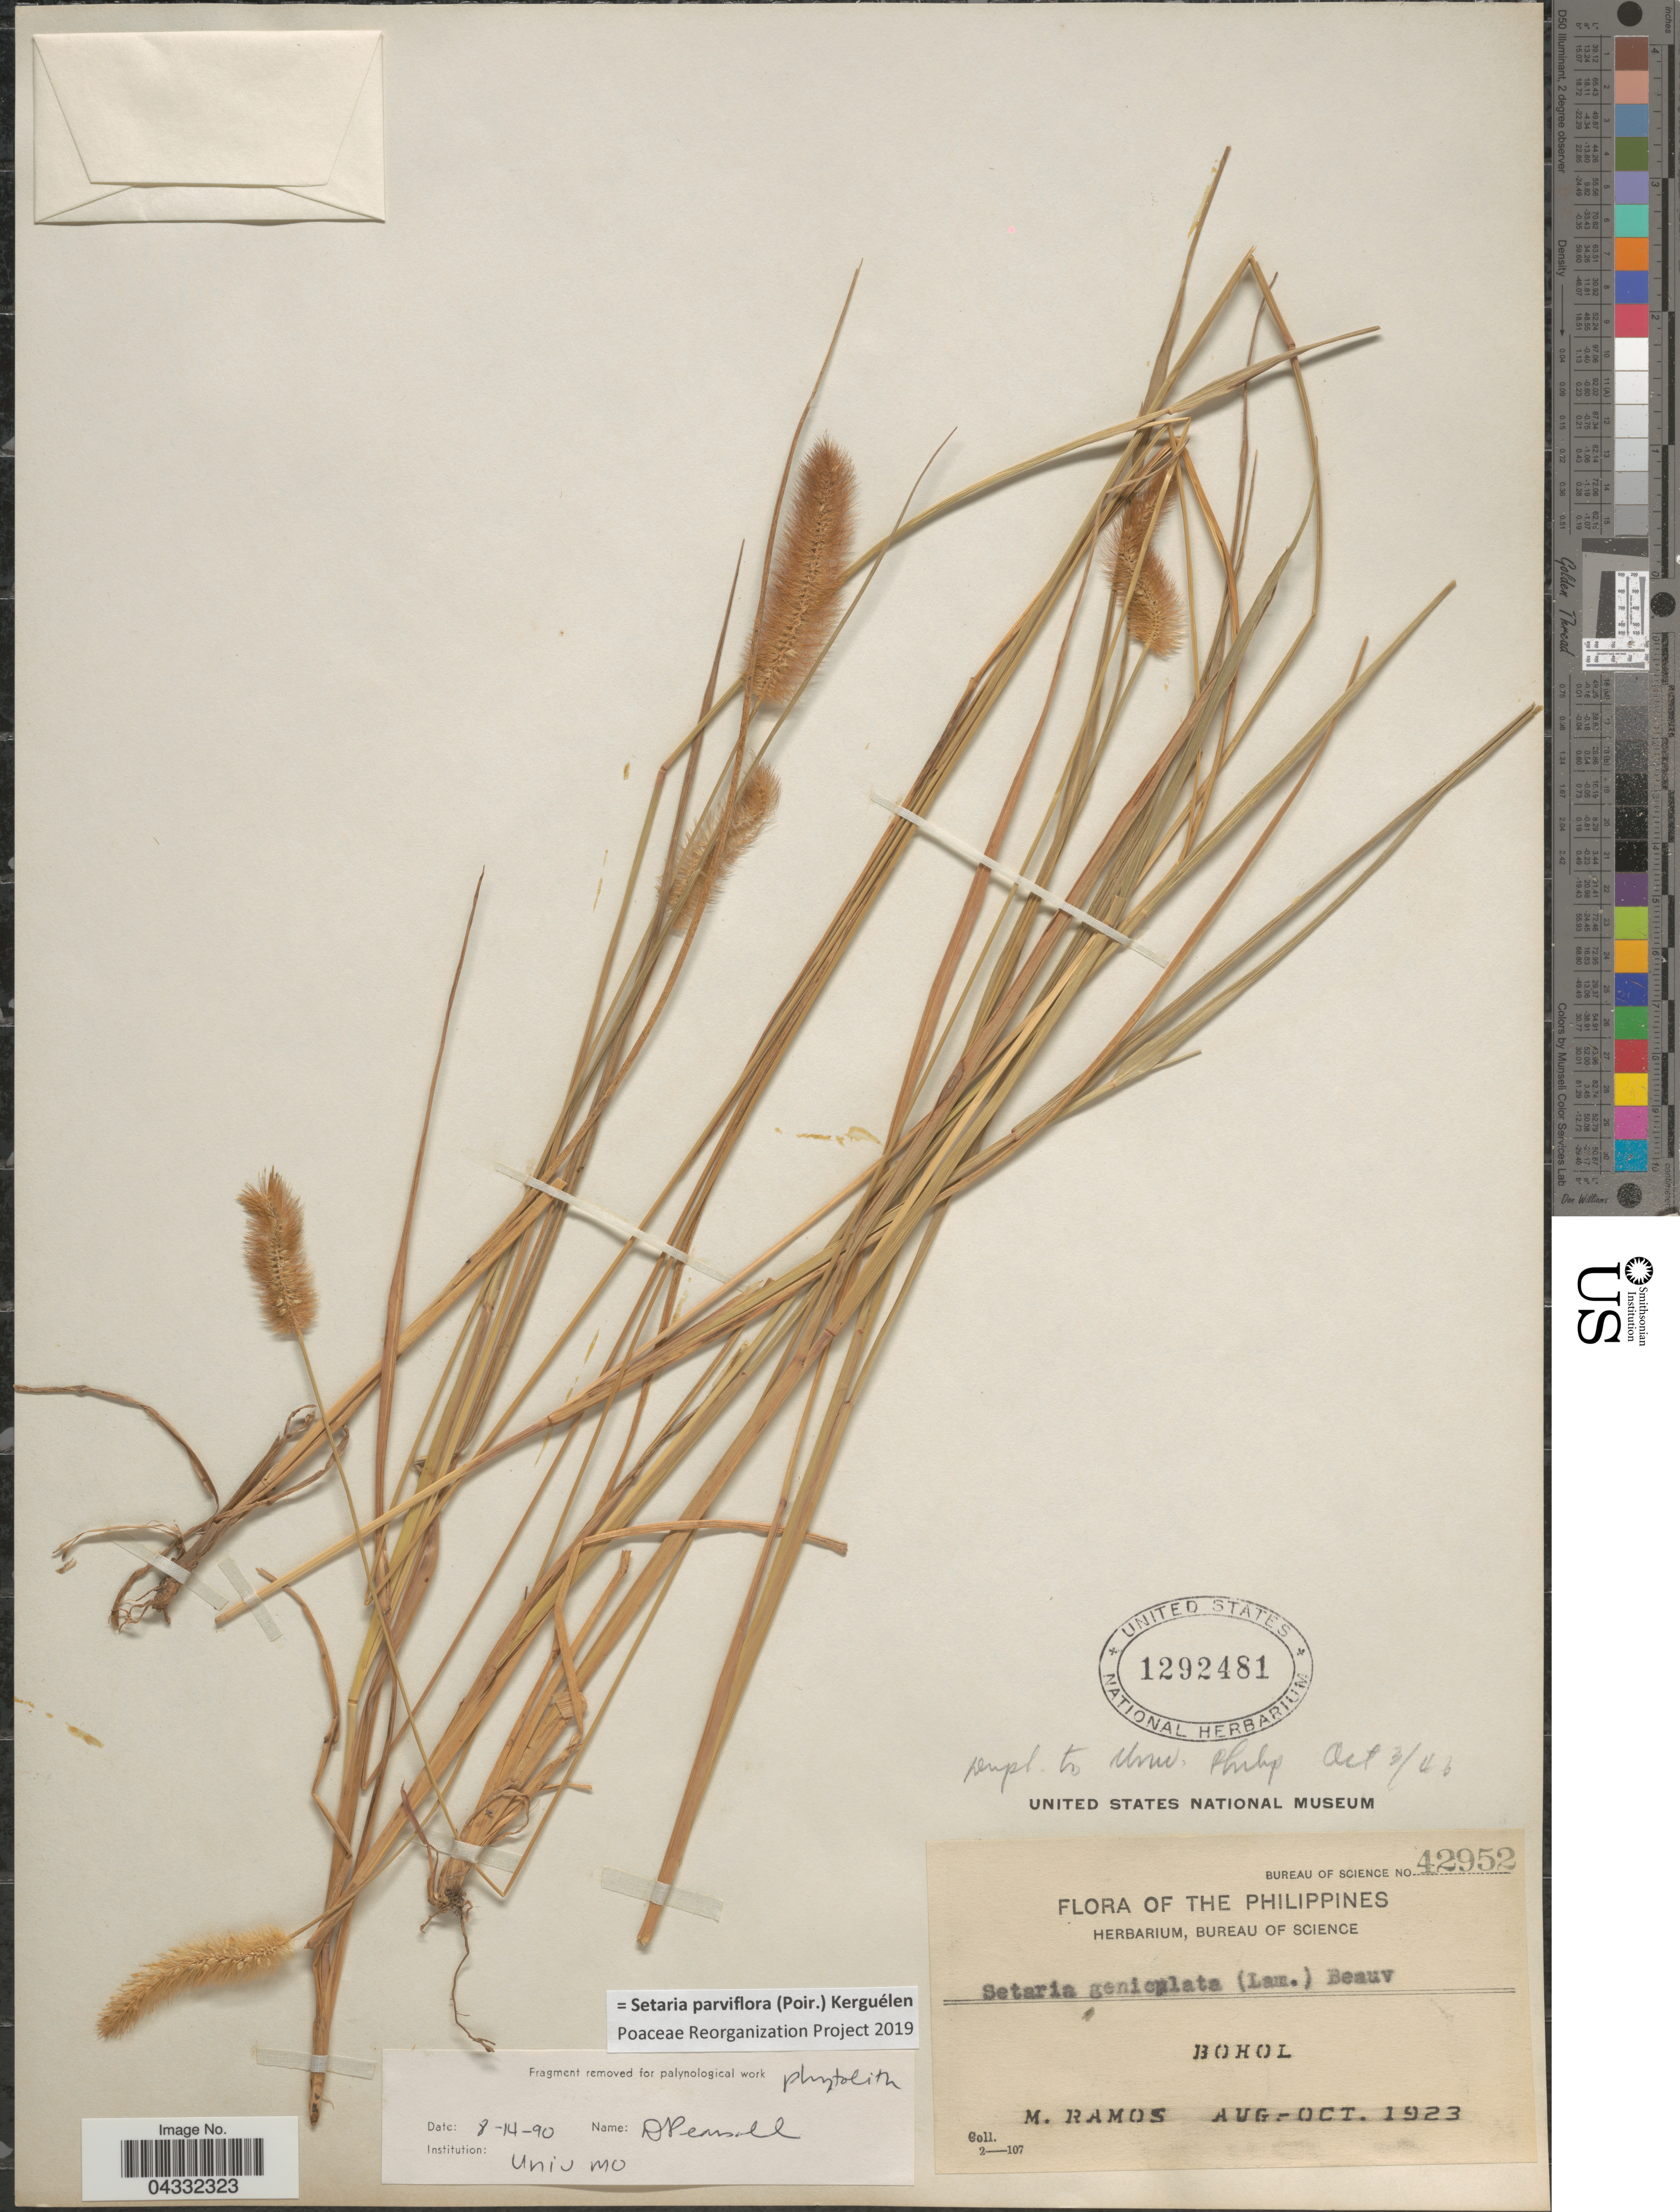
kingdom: Plantae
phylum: Tracheophyta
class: Liliopsida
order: Poales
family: Poaceae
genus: Setaria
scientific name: Setaria parviflora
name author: (Poir.) Kerguélen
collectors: M. Ramos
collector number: Bureau of Science 42952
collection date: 1923-08/1923-10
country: Philippines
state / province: Central Visayas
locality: Bohol.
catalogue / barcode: US 1292481